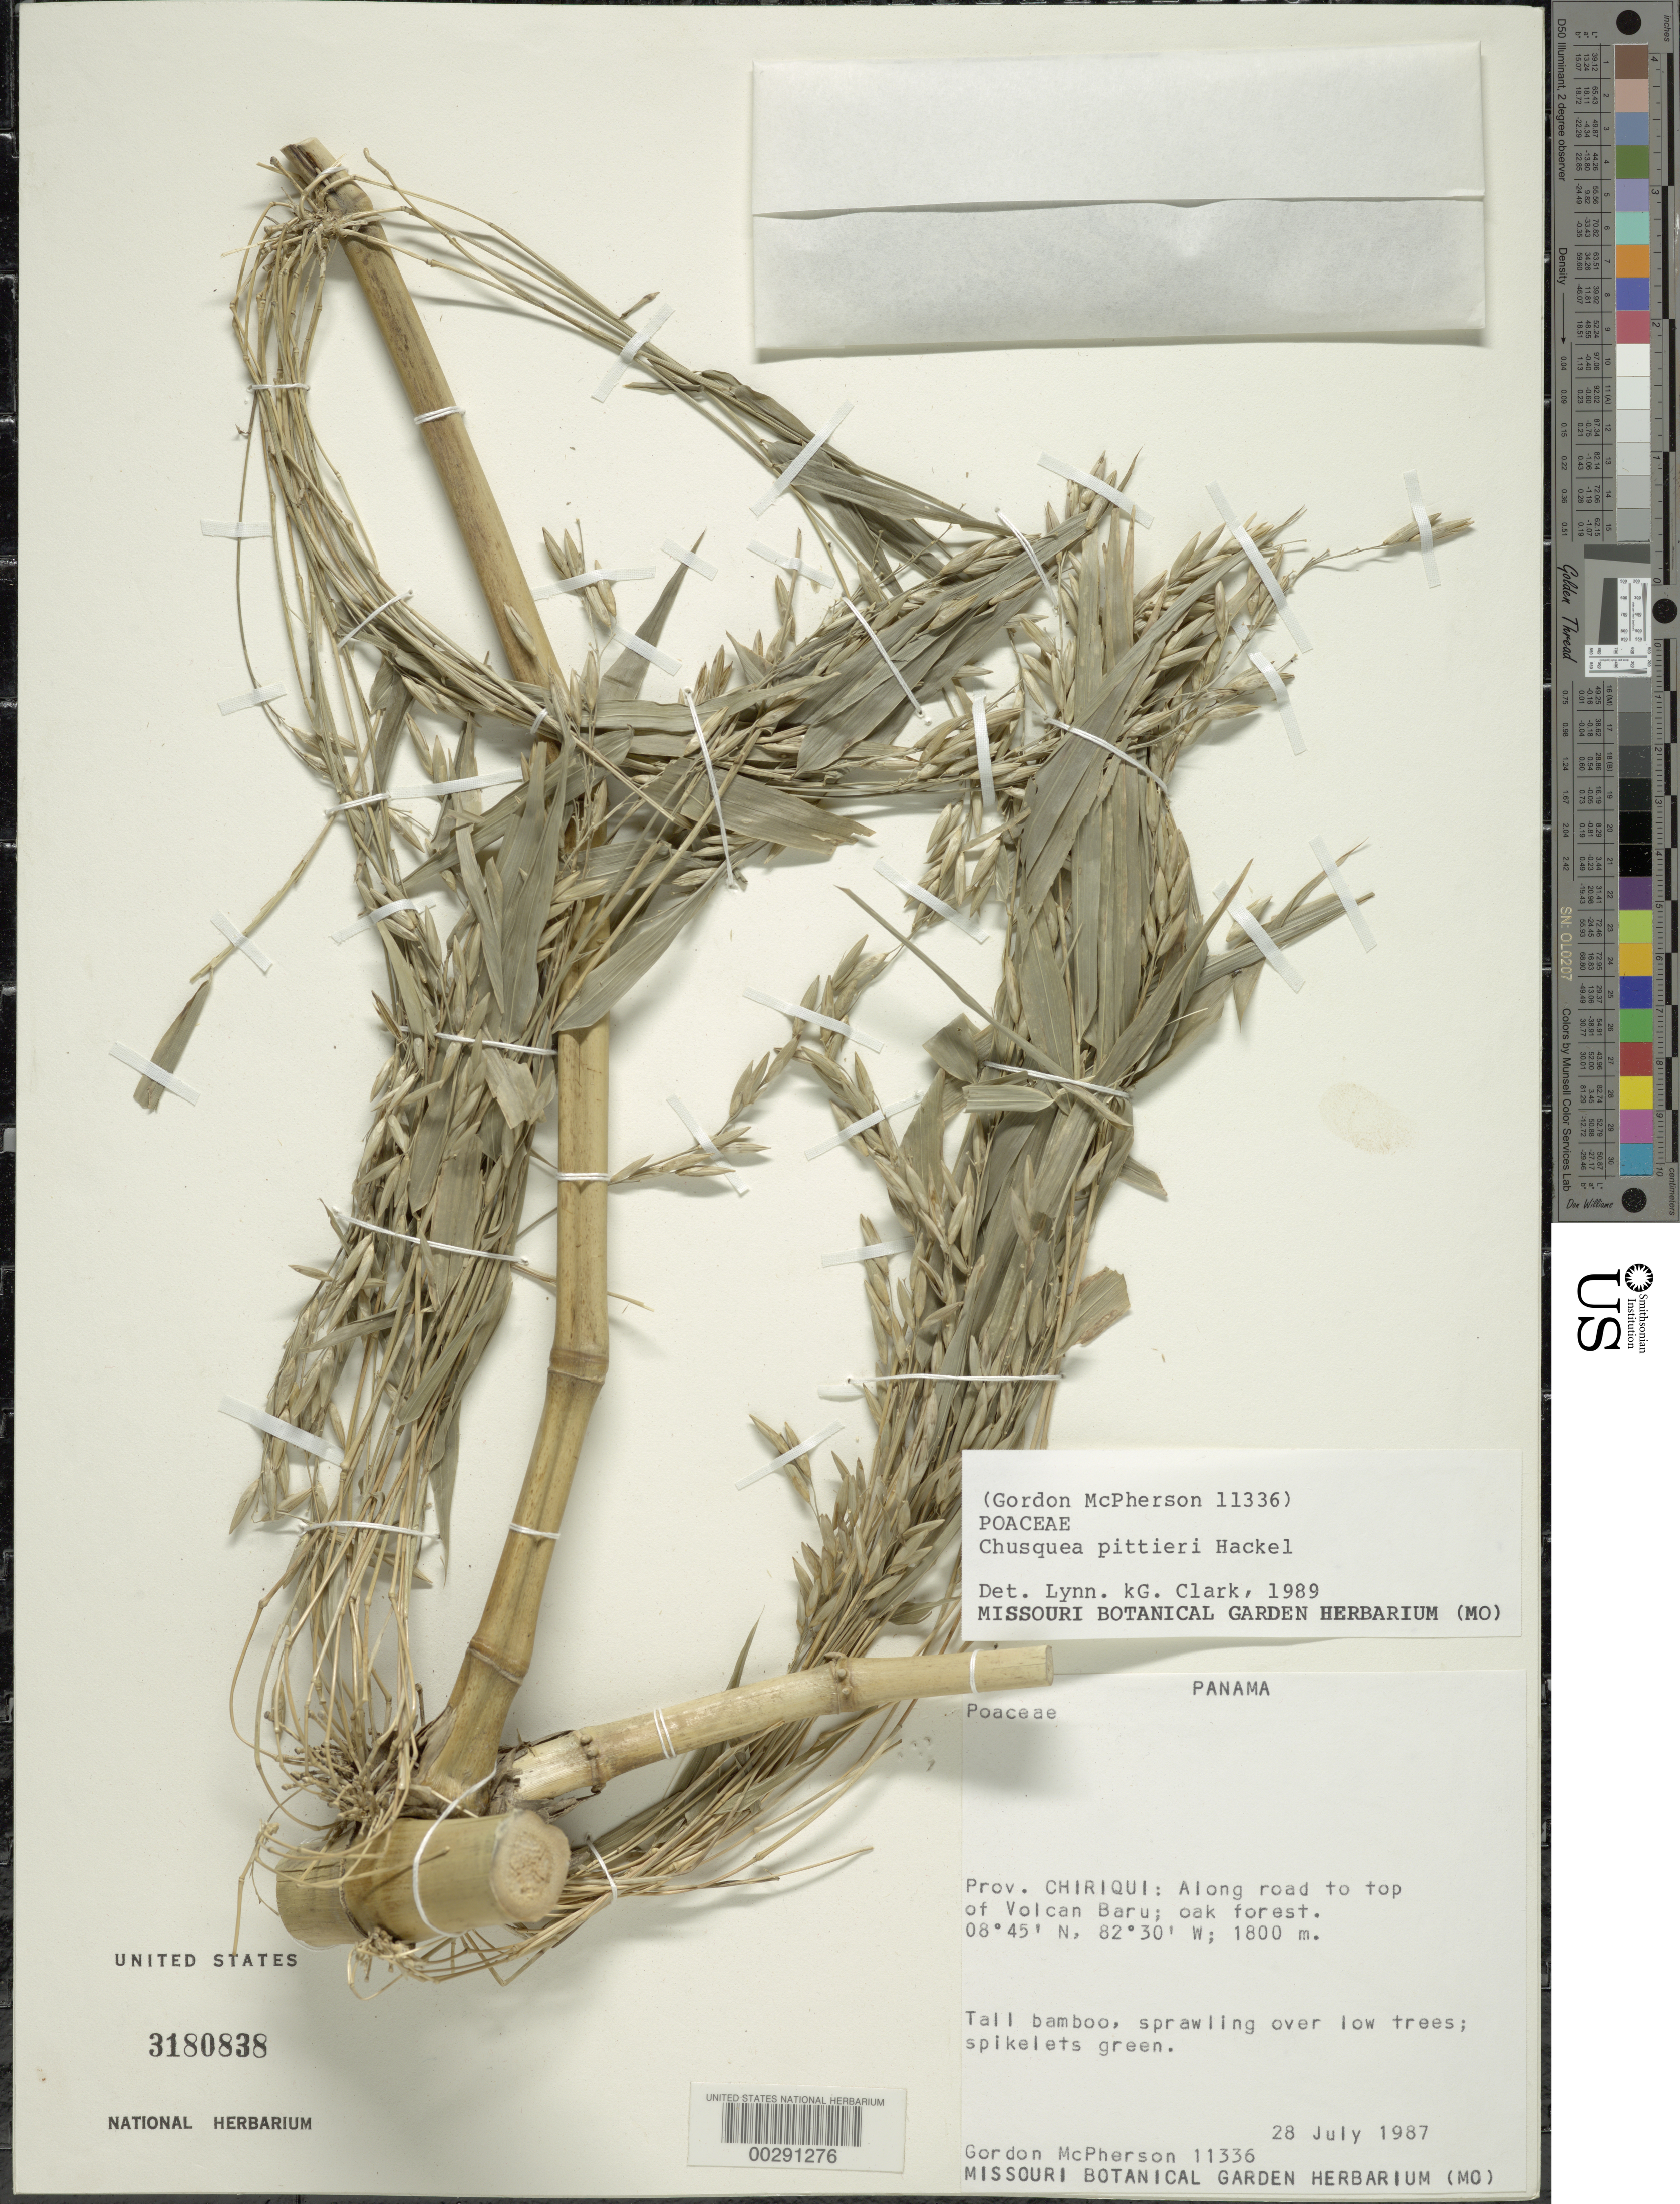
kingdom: Plantae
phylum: Tracheophyta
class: Liliopsida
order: Poales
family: Poaceae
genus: Chusquea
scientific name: Chusquea pittieri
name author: Hack.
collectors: G. D. McPherson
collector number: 11336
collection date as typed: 28 Jul 1987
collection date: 1987-07-28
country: Panama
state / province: Chiriquí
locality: Along road to top of Volcan Baru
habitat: Oak forest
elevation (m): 1800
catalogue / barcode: US 3180838